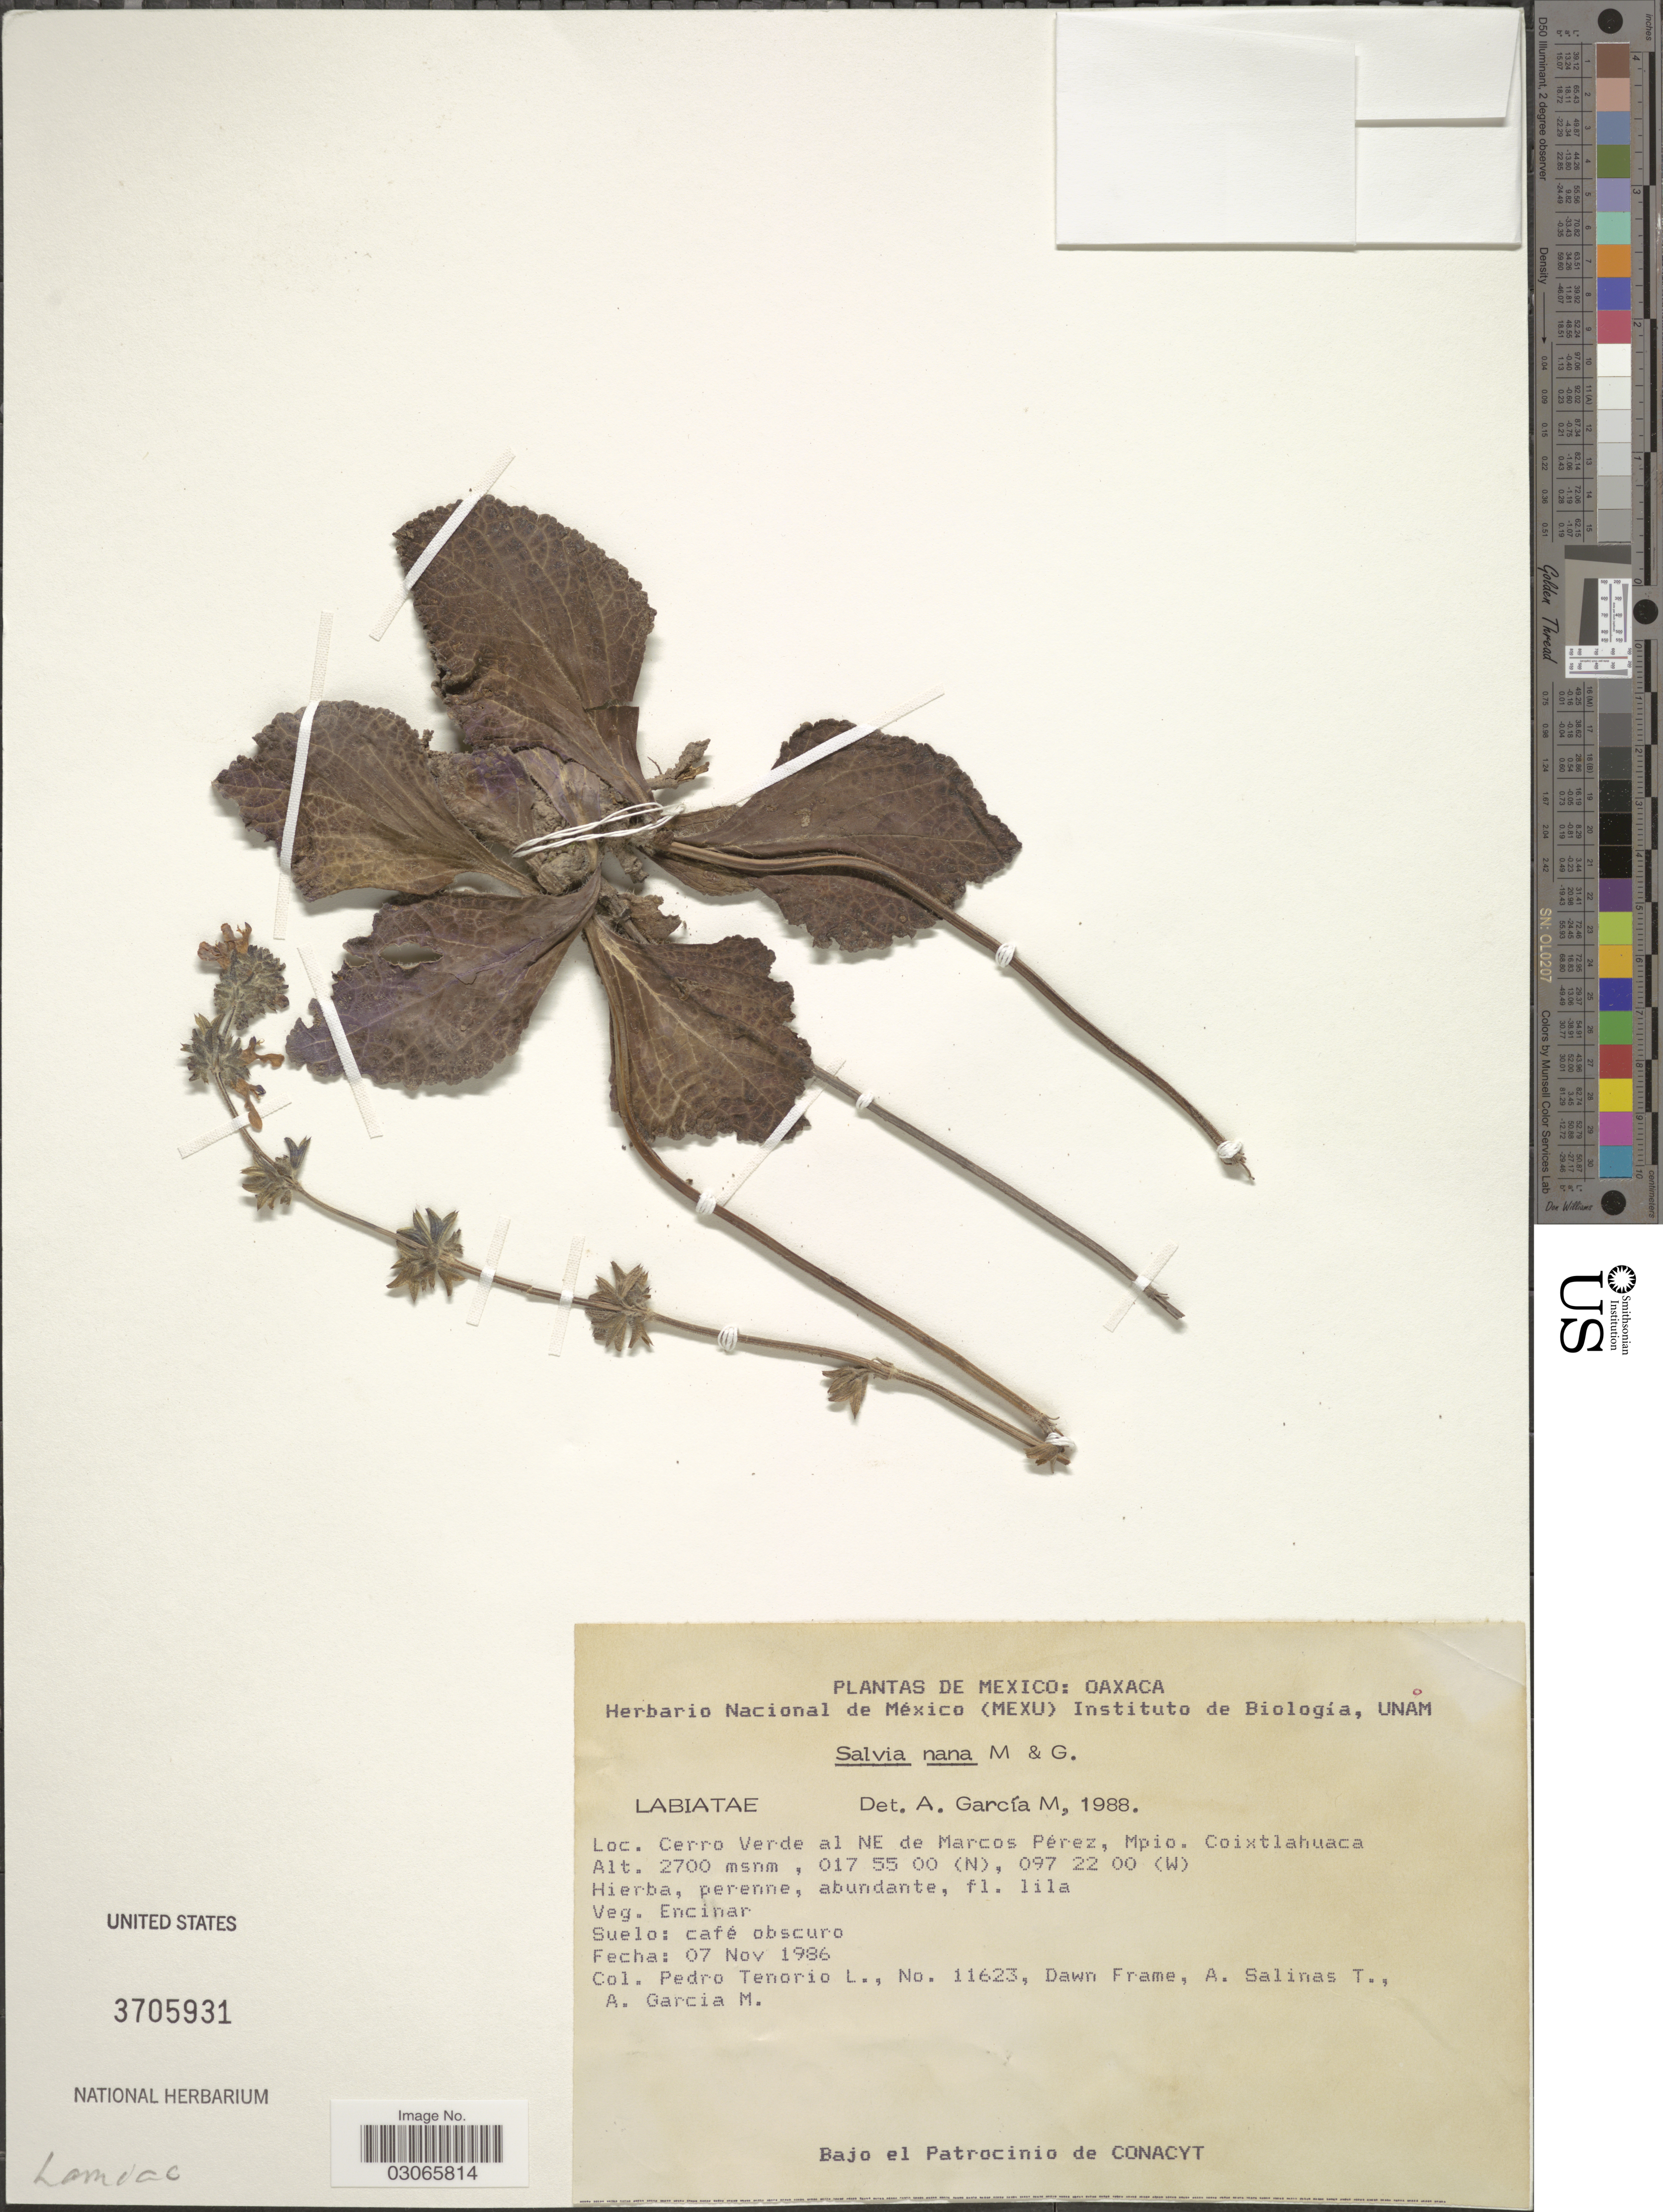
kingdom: Plantae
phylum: Tracheophyta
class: Magnoliopsida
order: Lamiales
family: Lamiaceae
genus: Salvia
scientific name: Salvia nana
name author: Kunth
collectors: P. Tenorio L., D. Frame, A. Salinas T. & A. García M.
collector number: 11623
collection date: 1986-11-07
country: Mexico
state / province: Oaxaca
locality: Cerro Verde al NE de Marcos Perez, Mpio. Coixtlahuaca.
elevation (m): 2700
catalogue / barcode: US 3705931